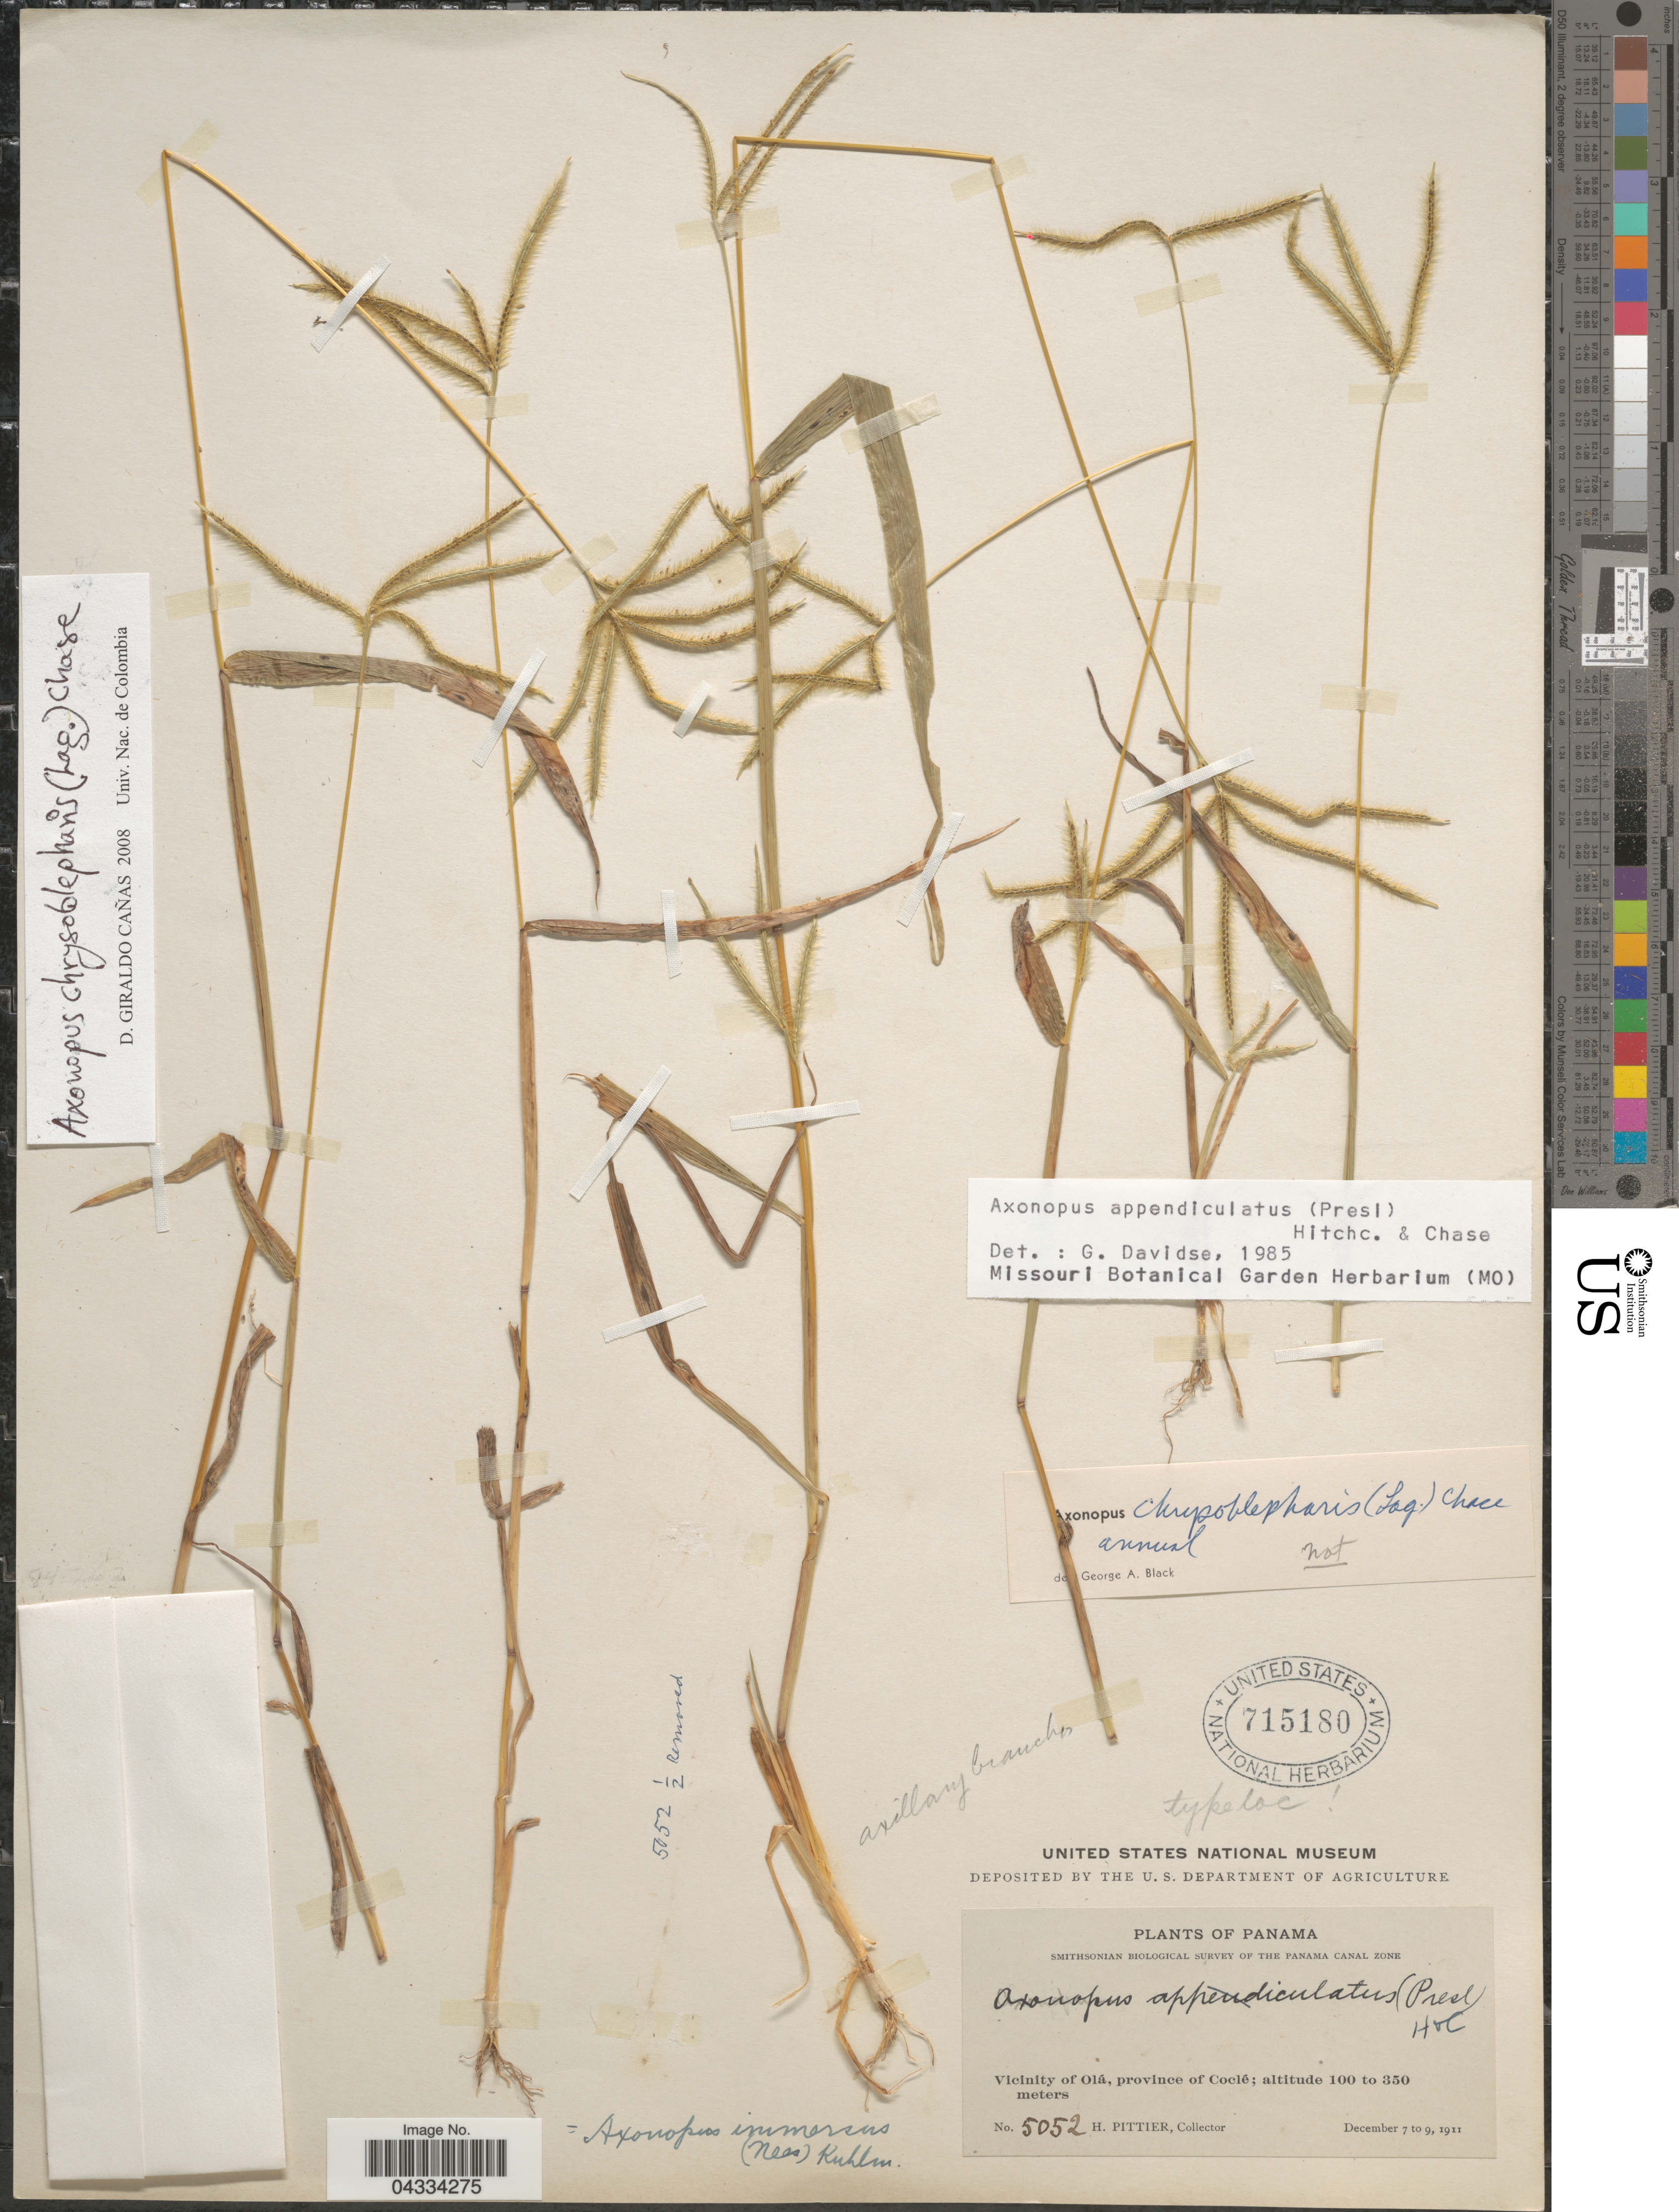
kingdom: Plantae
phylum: Tracheophyta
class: Liliopsida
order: Poales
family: Poaceae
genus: Axonopus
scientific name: Axonopus chrysoblepharis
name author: (Lag.) Chase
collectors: H. F. Pittier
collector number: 5052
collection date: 1911-12-07/1911-12-09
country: Panama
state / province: Cocle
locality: Smithsonian Biological Survey of the Panama Canal Zone. Vicinity of Olá.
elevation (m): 100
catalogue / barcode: US 715180